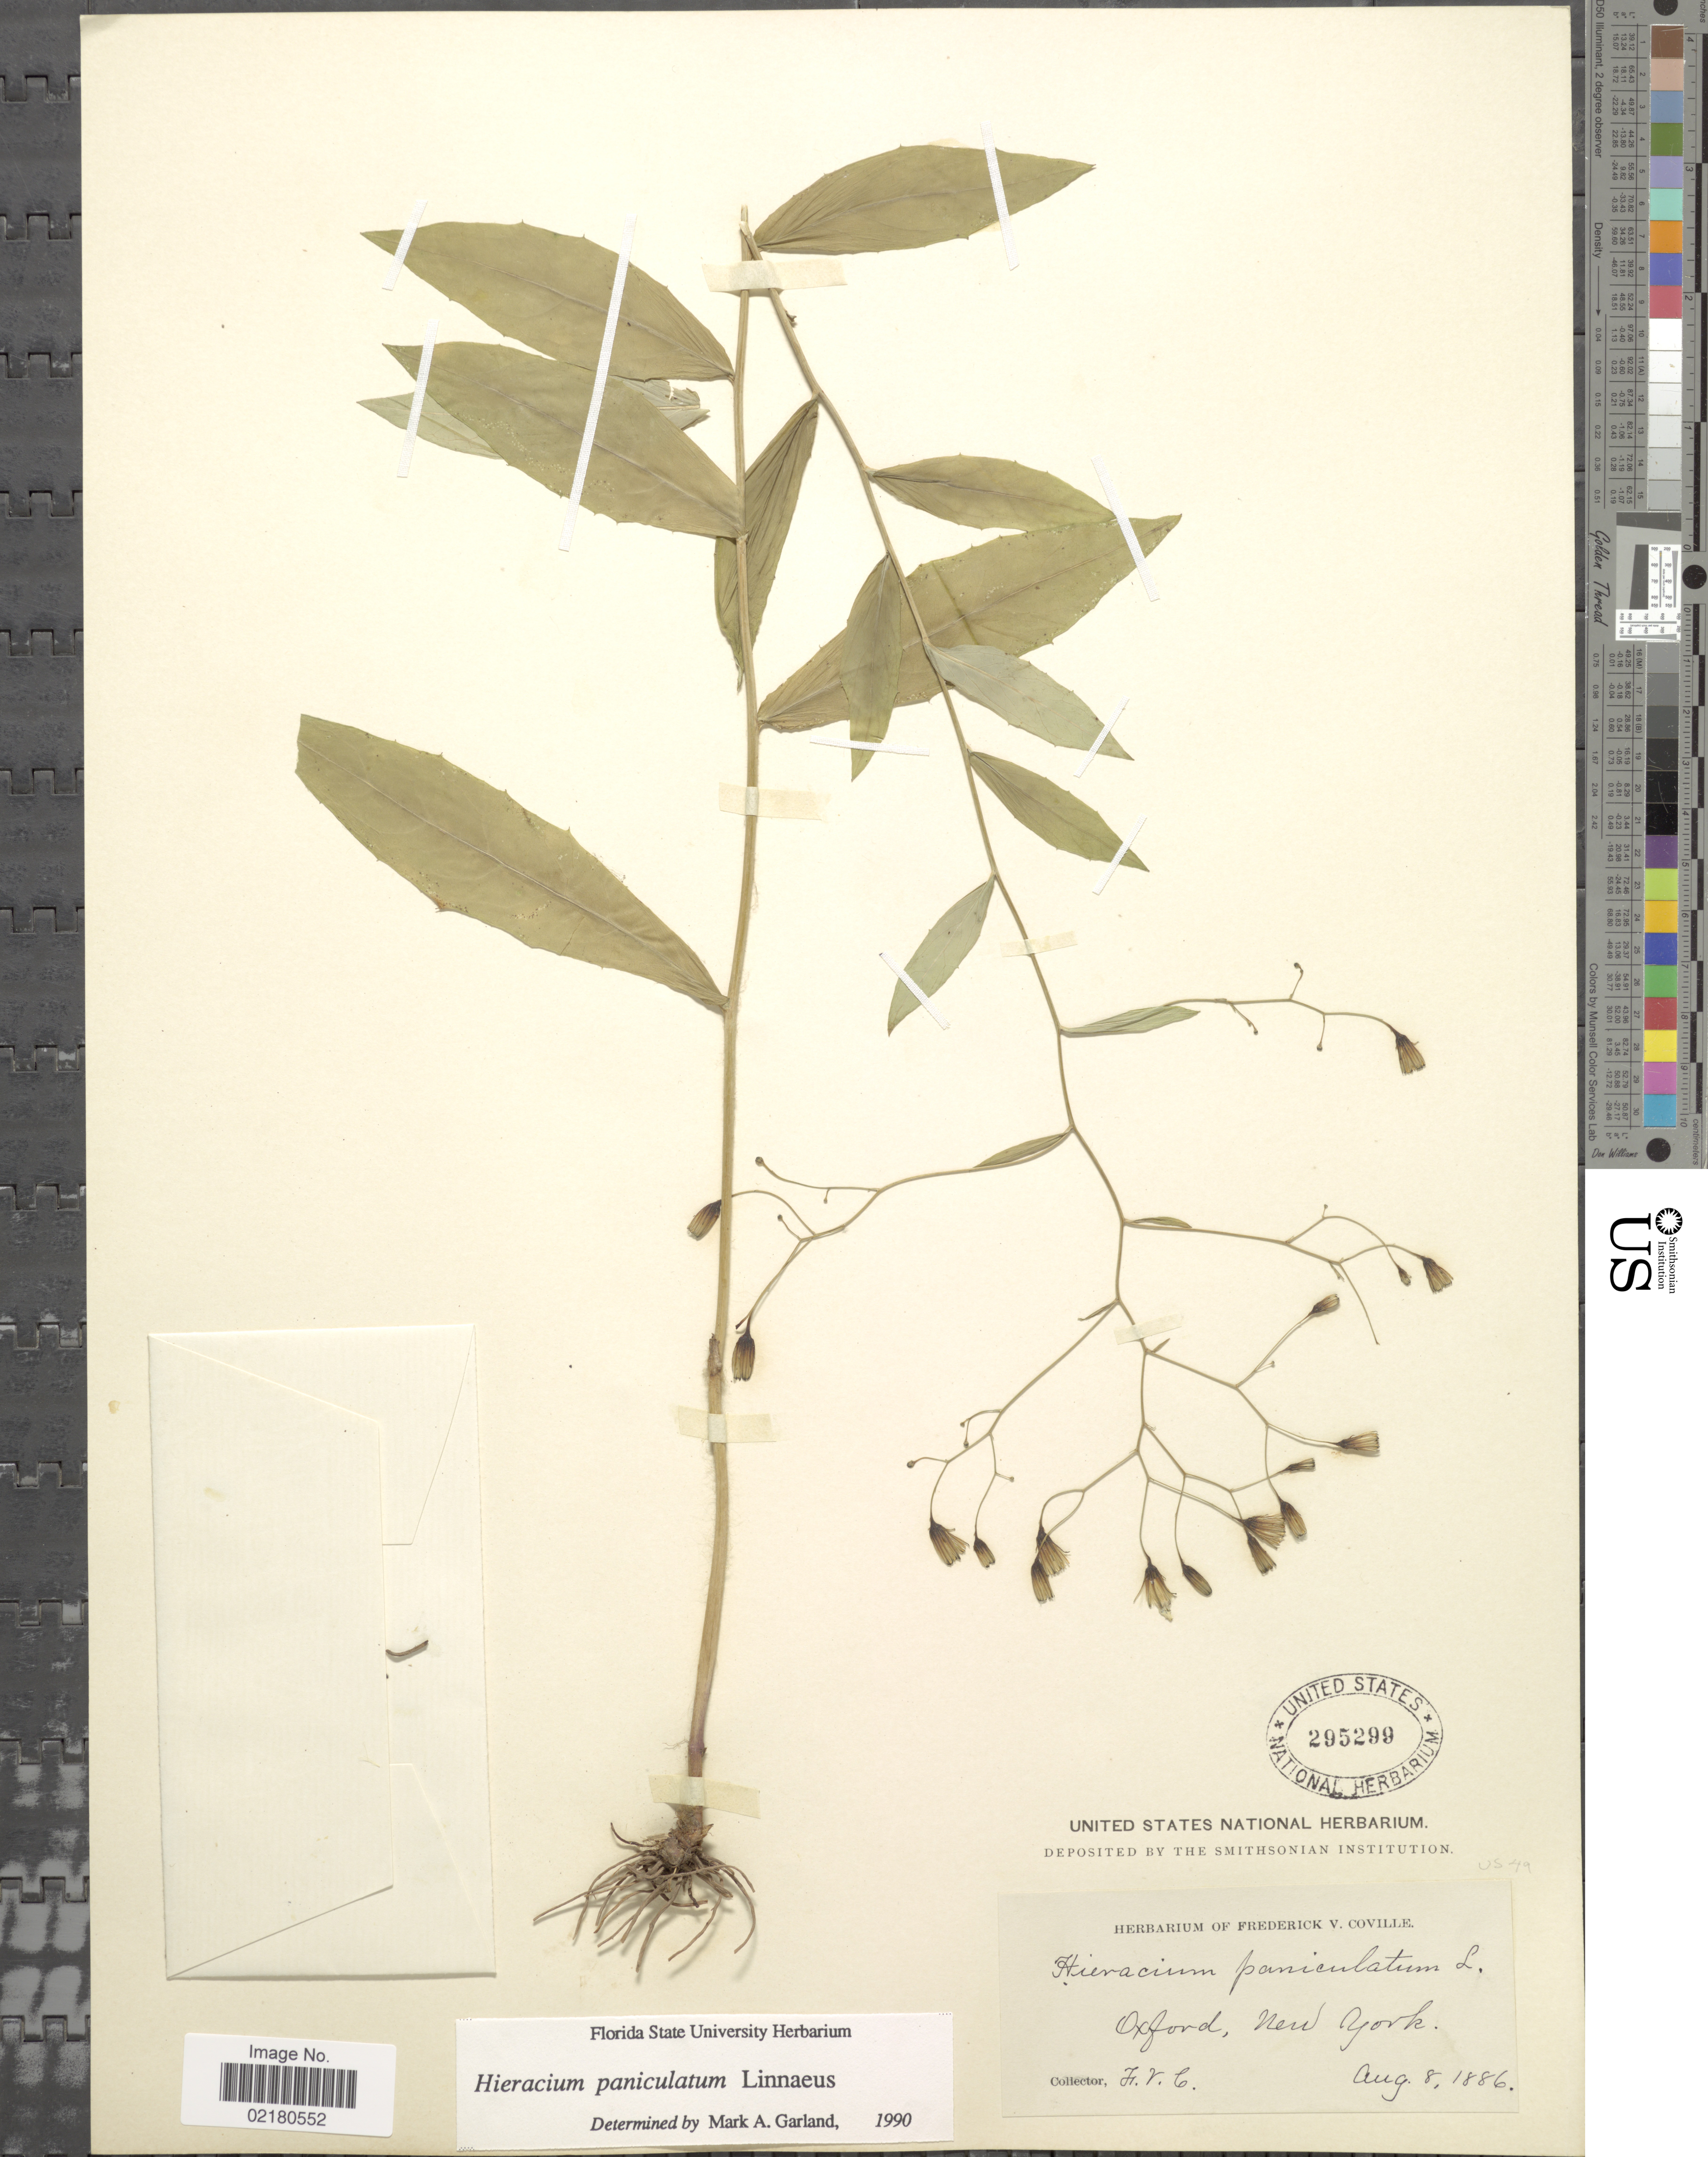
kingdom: Plantae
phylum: Tracheophyta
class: Magnoliopsida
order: Asterales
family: Asteraceae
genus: Hieracium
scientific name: Hieracium paniculatum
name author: L.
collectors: F. V. Coville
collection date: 1886-08-08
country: United States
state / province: New York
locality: Oxford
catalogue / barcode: US 295299